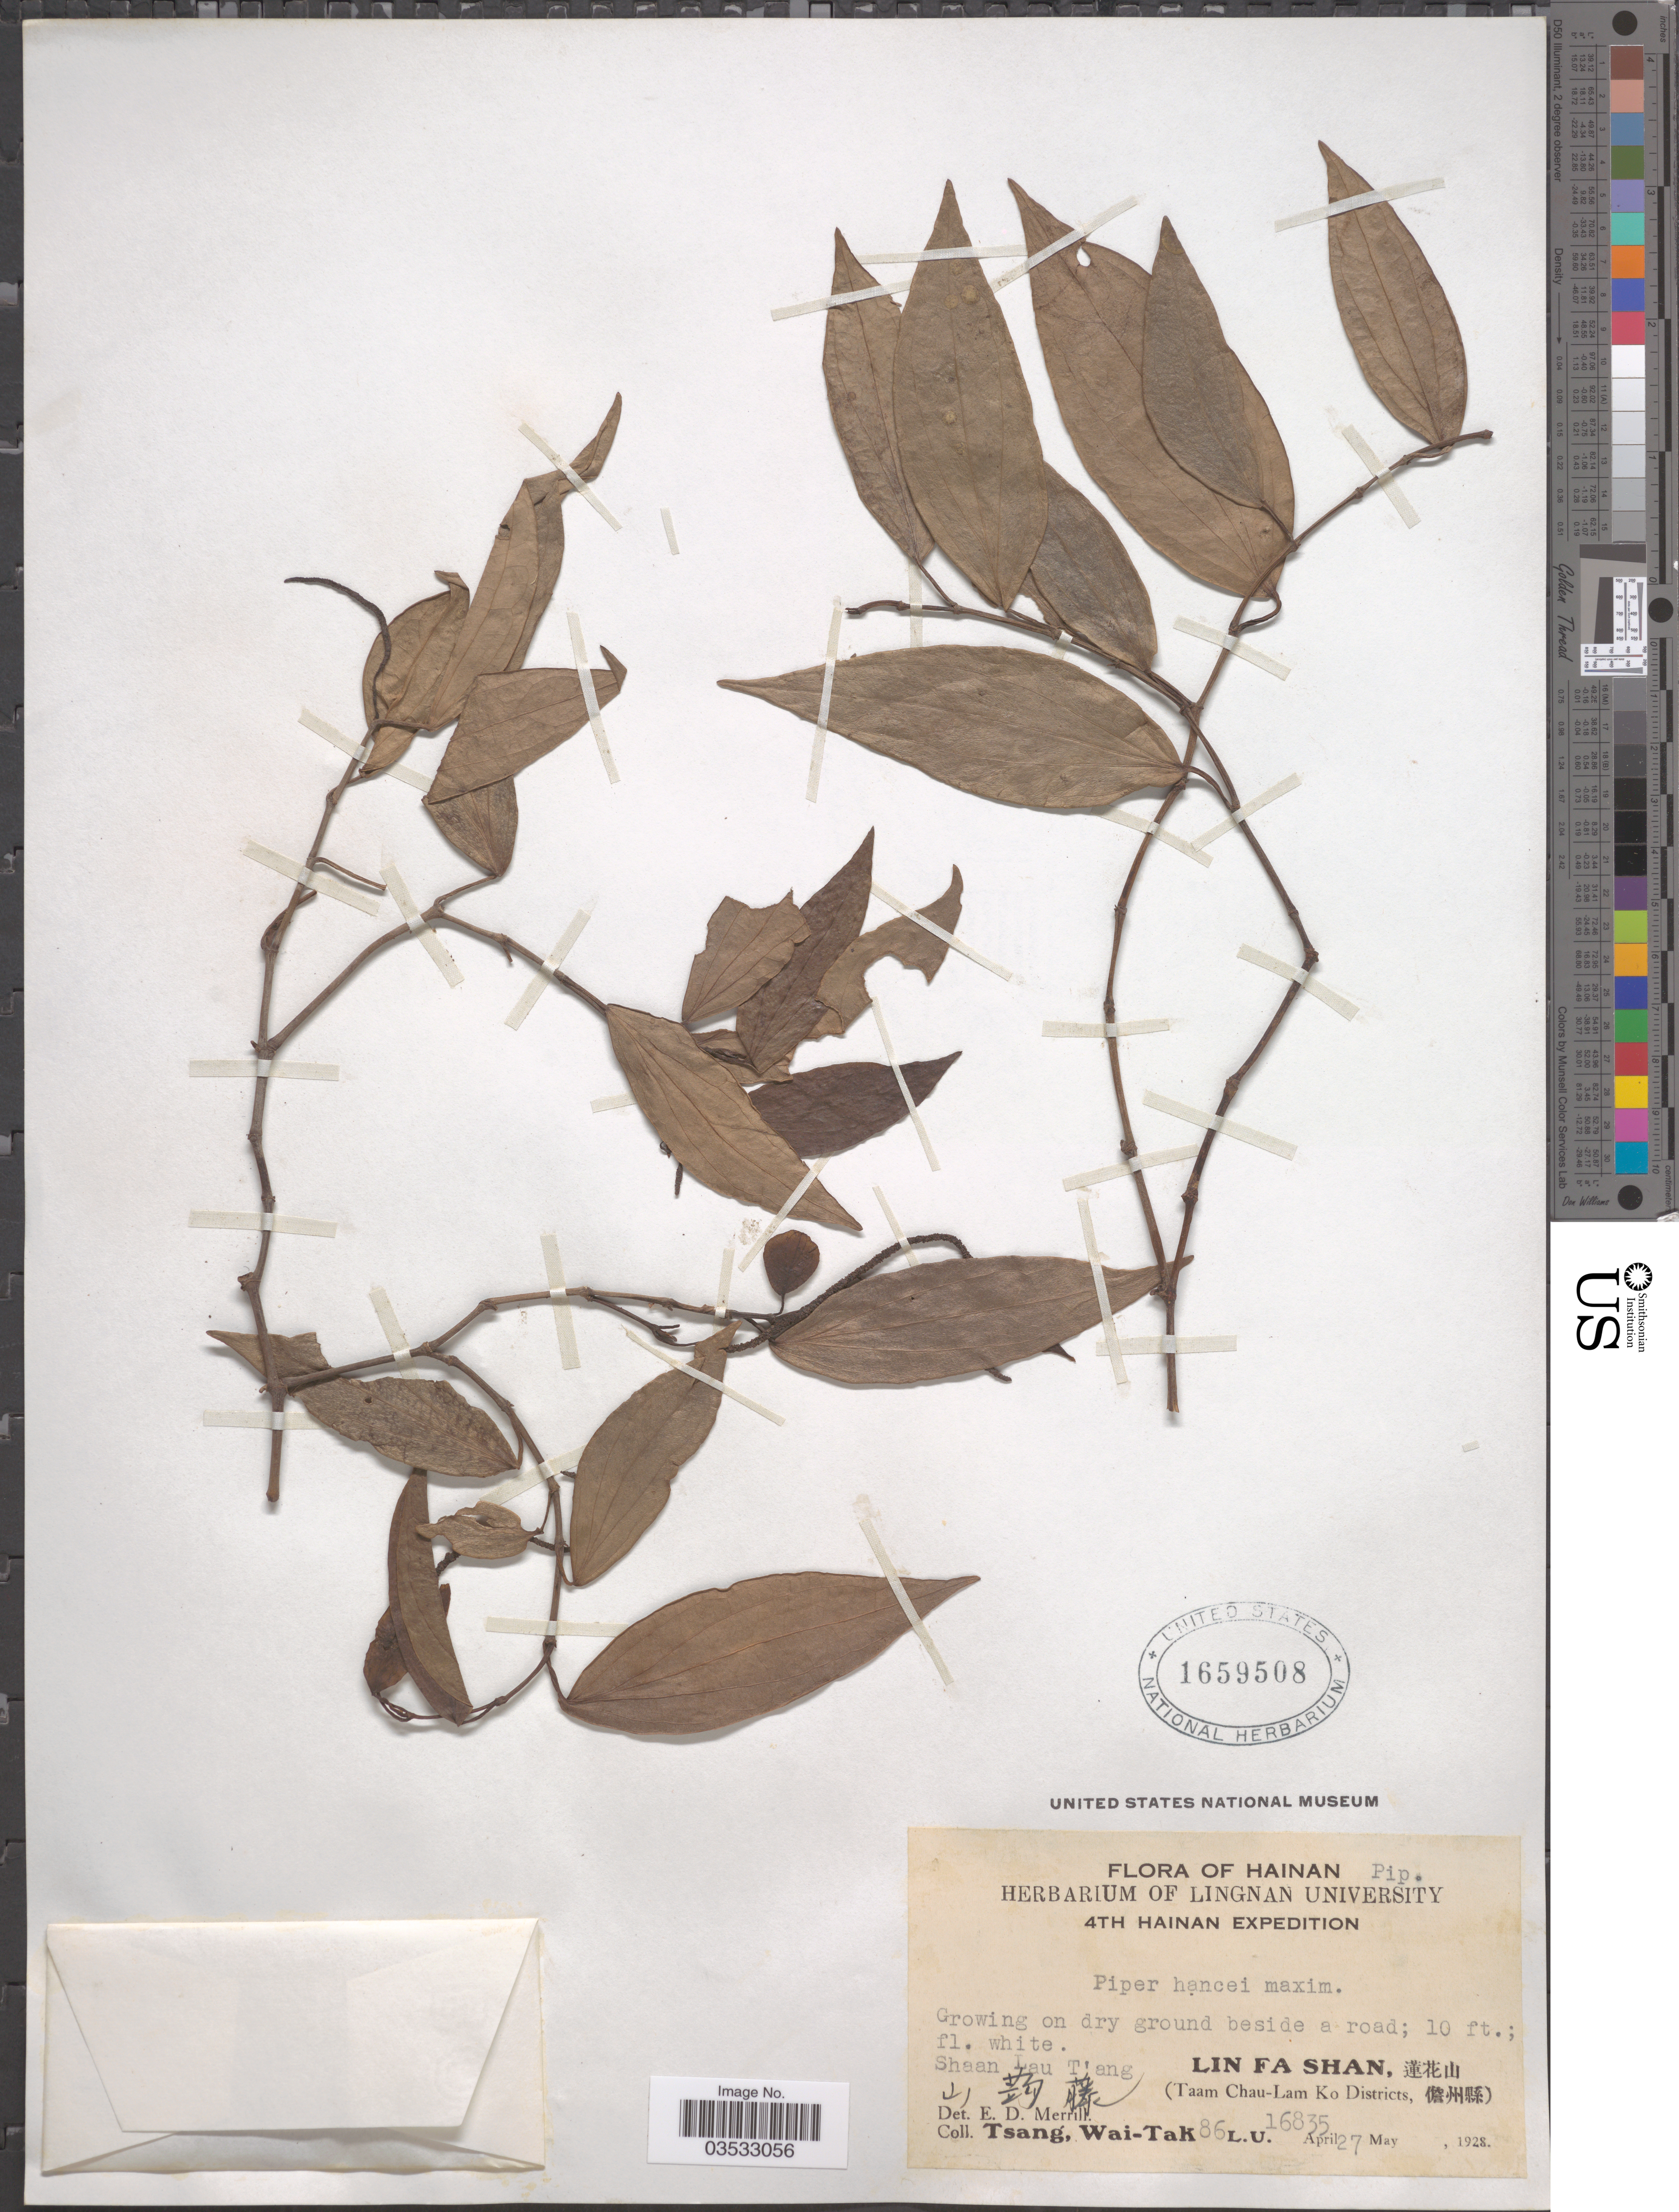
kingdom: Plantae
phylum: Tracheophyta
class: Magnoliopsida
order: Piperales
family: Piperaceae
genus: Piper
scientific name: Piper hancei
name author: Maxim.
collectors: W. T. Tsang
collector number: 86L.U.16835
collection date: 1928-04-27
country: China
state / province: Hainan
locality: Shaan Lau T'ang, Lin Fa Shan, X. (Taam Chau-Lam Ko Districts, X).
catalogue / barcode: US 1659508